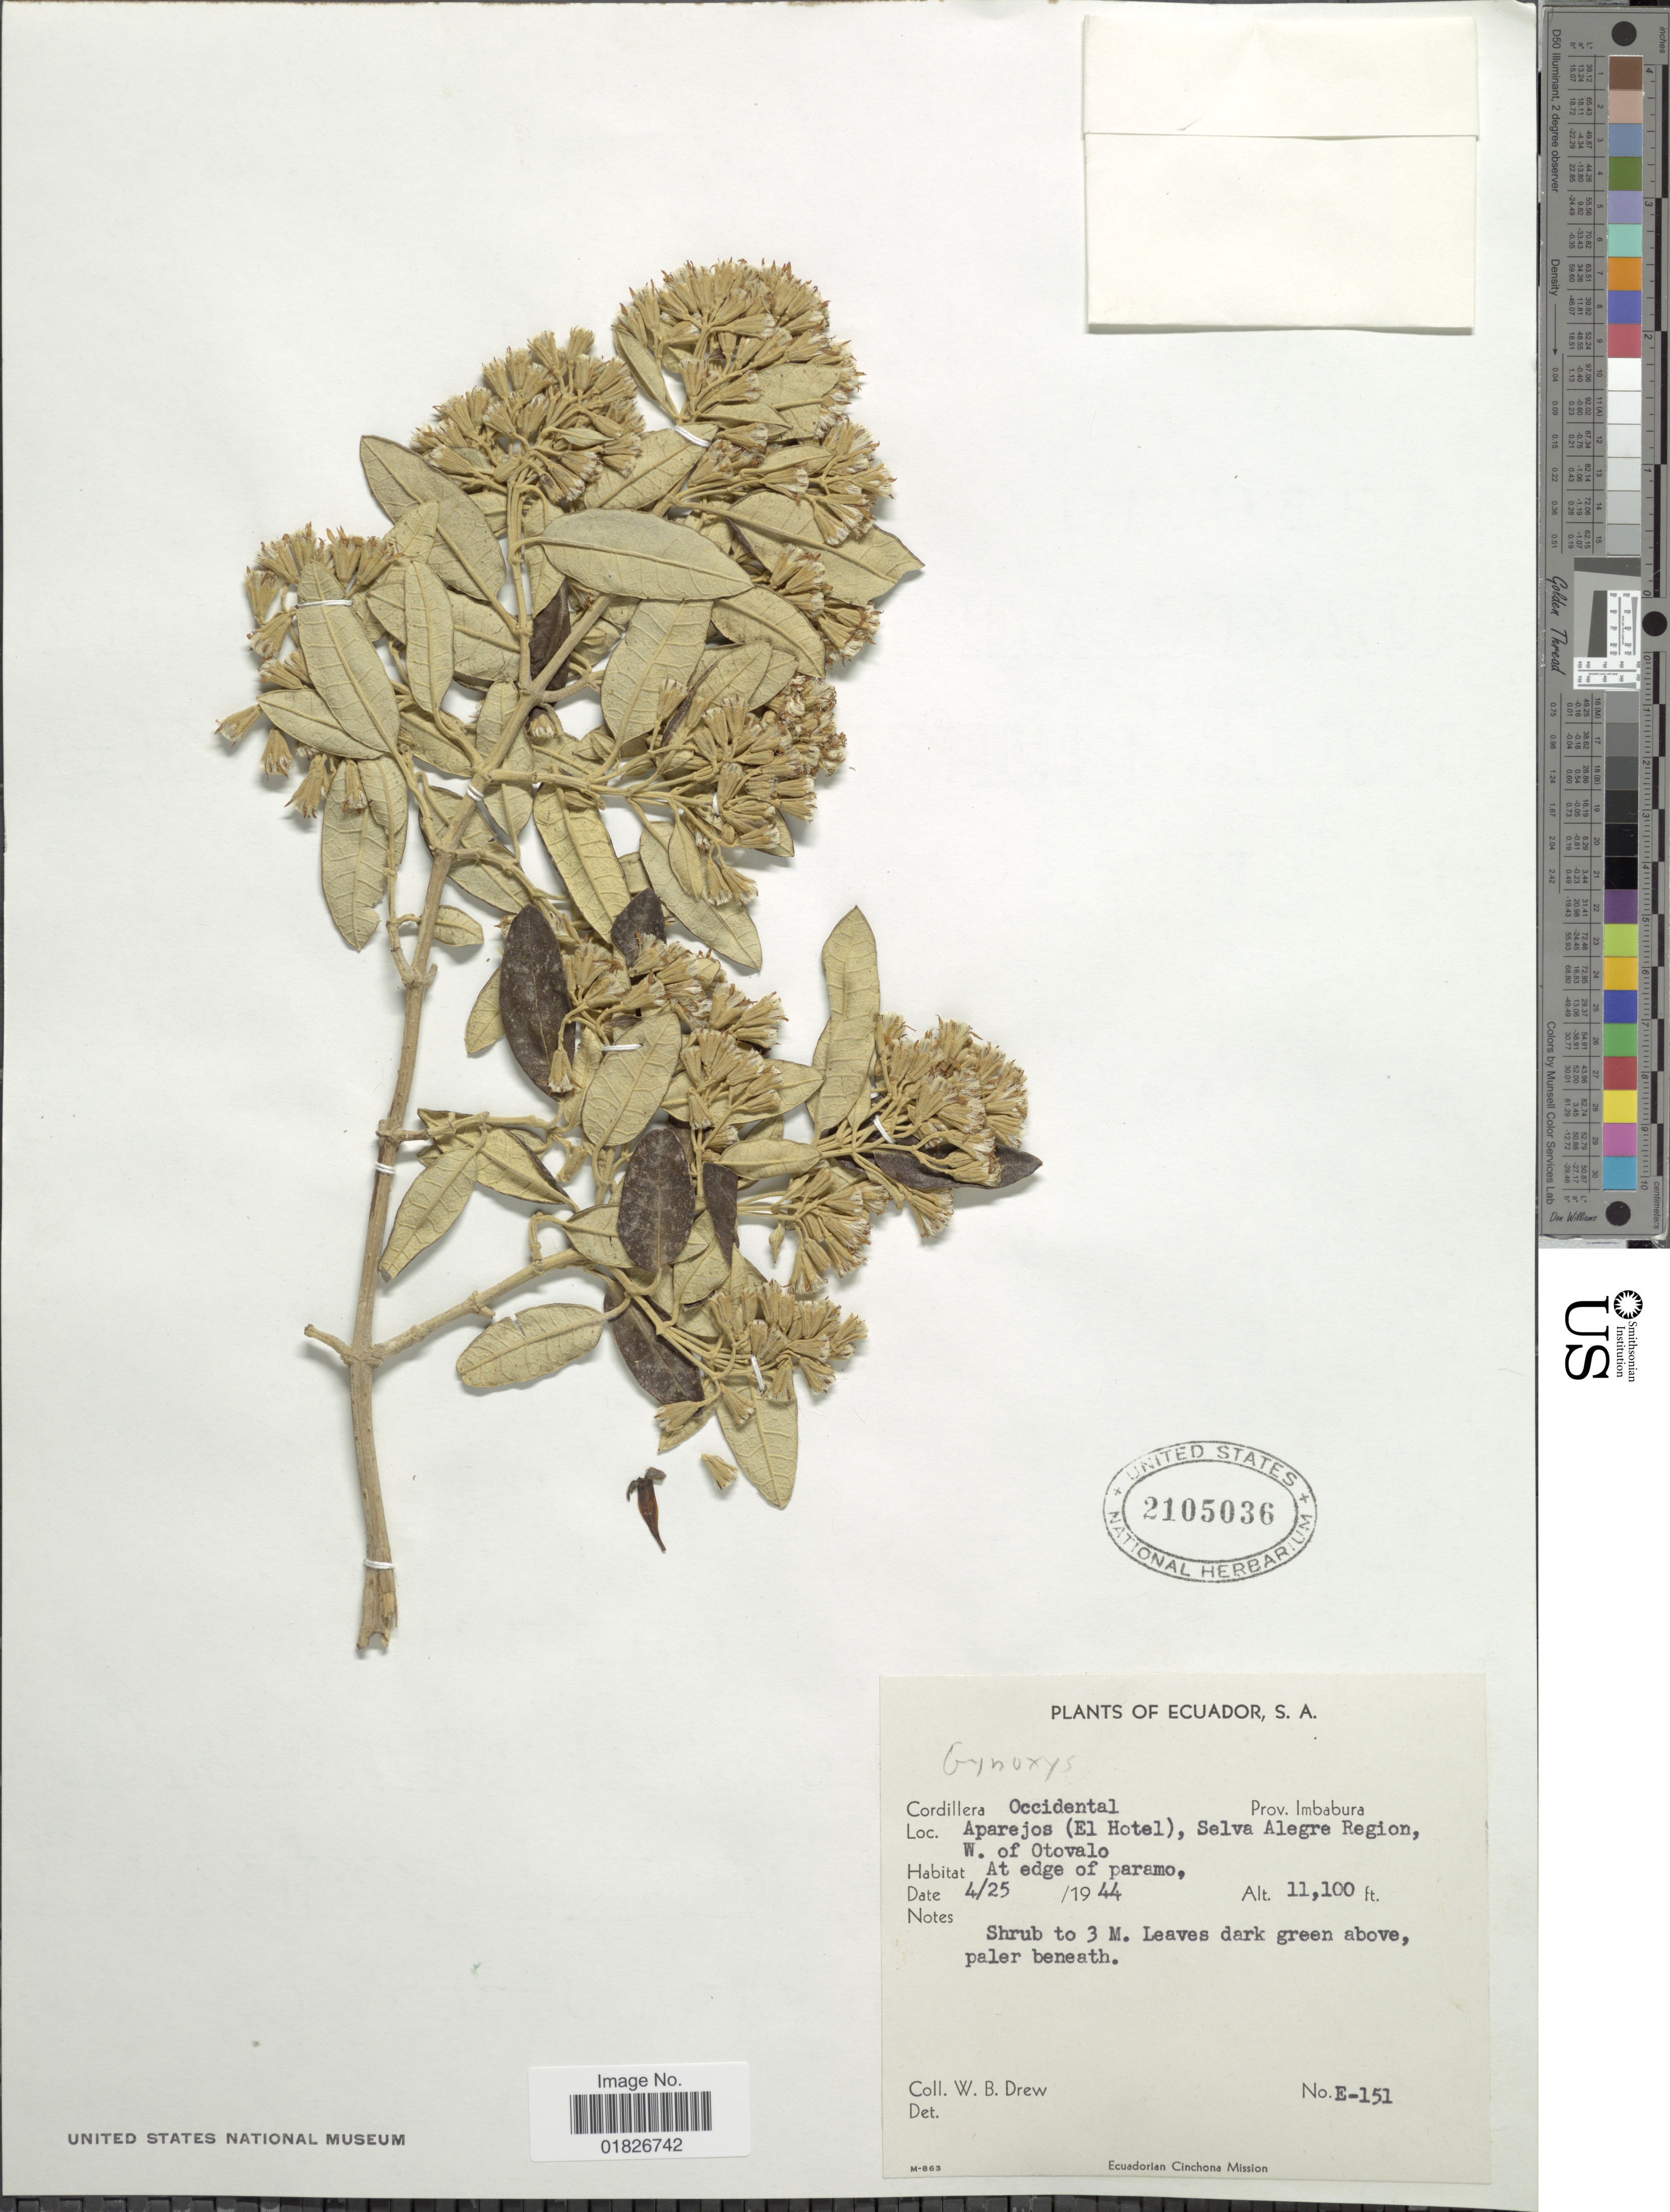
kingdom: Plantae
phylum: Tracheophyta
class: Magnoliopsida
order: Asterales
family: Asteraceae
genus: Gynoxys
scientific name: Gynoxys sp.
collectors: W. B. Drew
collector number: E-151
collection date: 1944-04-25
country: Ecuador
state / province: Imbabura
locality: Cordillera Occidental, Aparejos (El Hotel), Selva Alegre Region, W. of Otovalo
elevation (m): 3383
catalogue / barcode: US 2105036